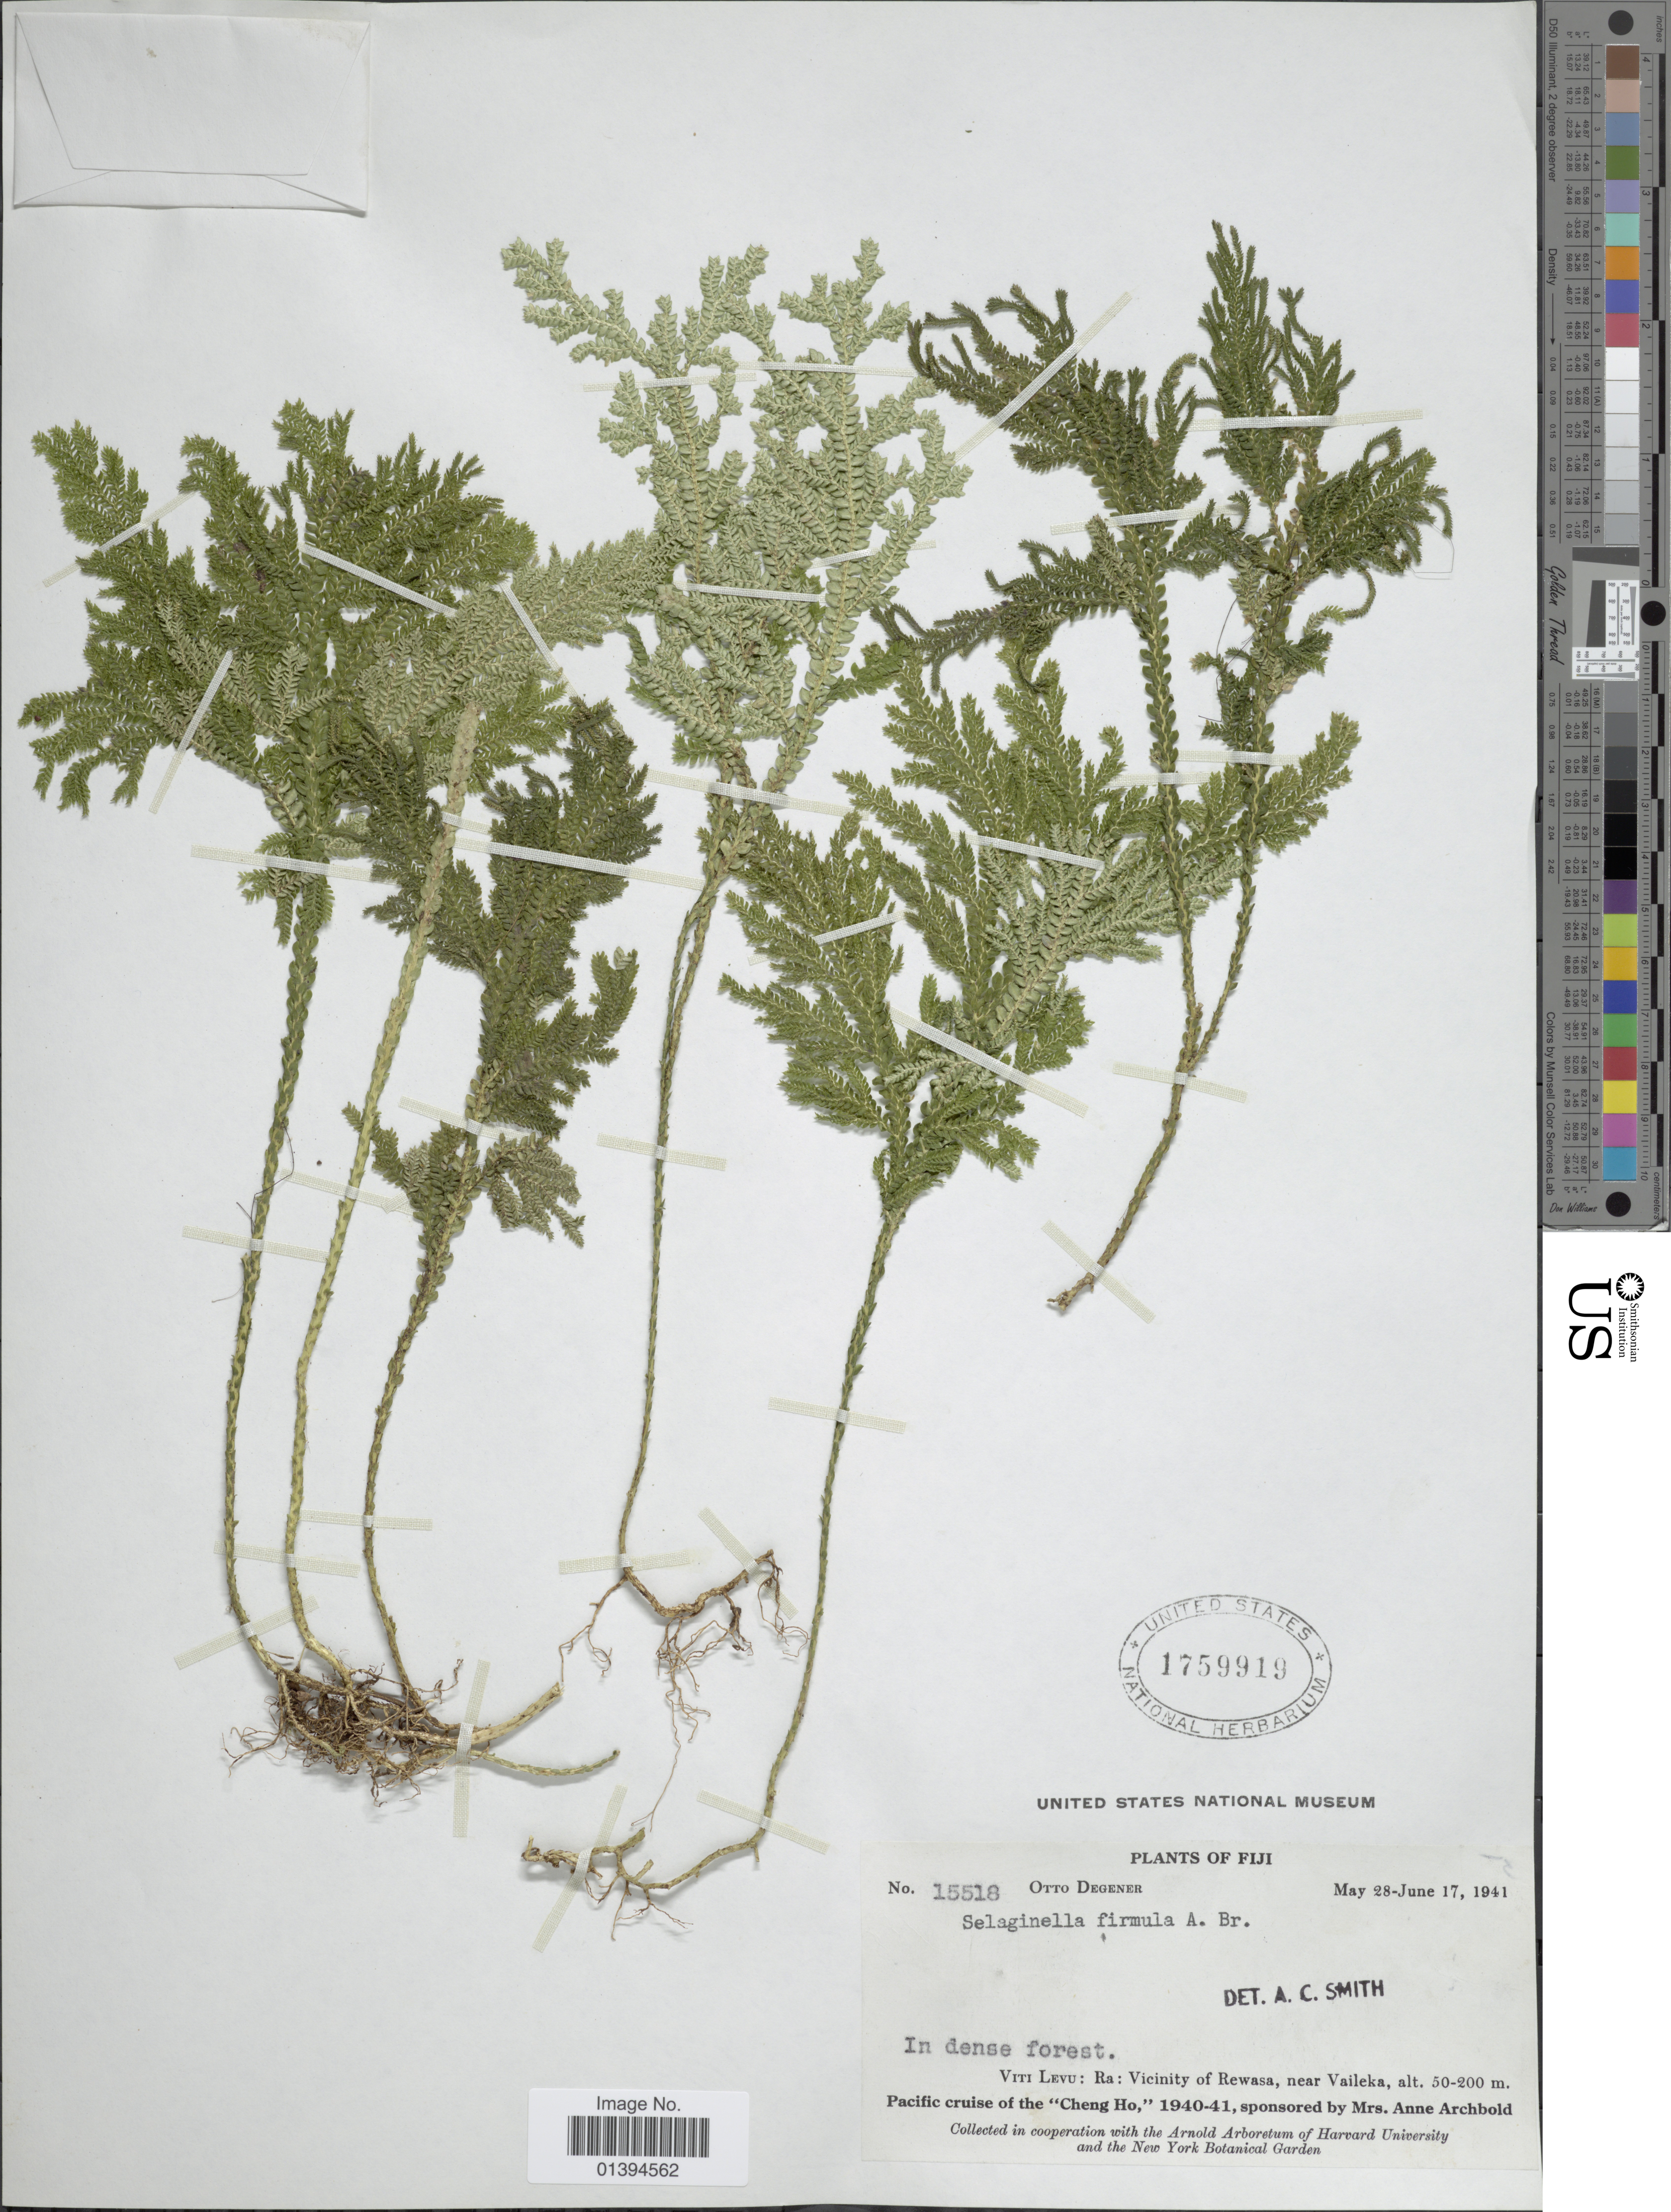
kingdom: Plantae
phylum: Tracheophyta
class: Lycopodiopsida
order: Selaginellales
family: Selaginellaceae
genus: Selaginella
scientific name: Selaginella firmula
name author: A. Br.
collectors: O. Degener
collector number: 15518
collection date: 1941-05-28/1941-06-17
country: Fiji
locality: Viti Levu: Ra: vicinity of Rewasa, near Vaileka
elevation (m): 50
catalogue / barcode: US 1759919